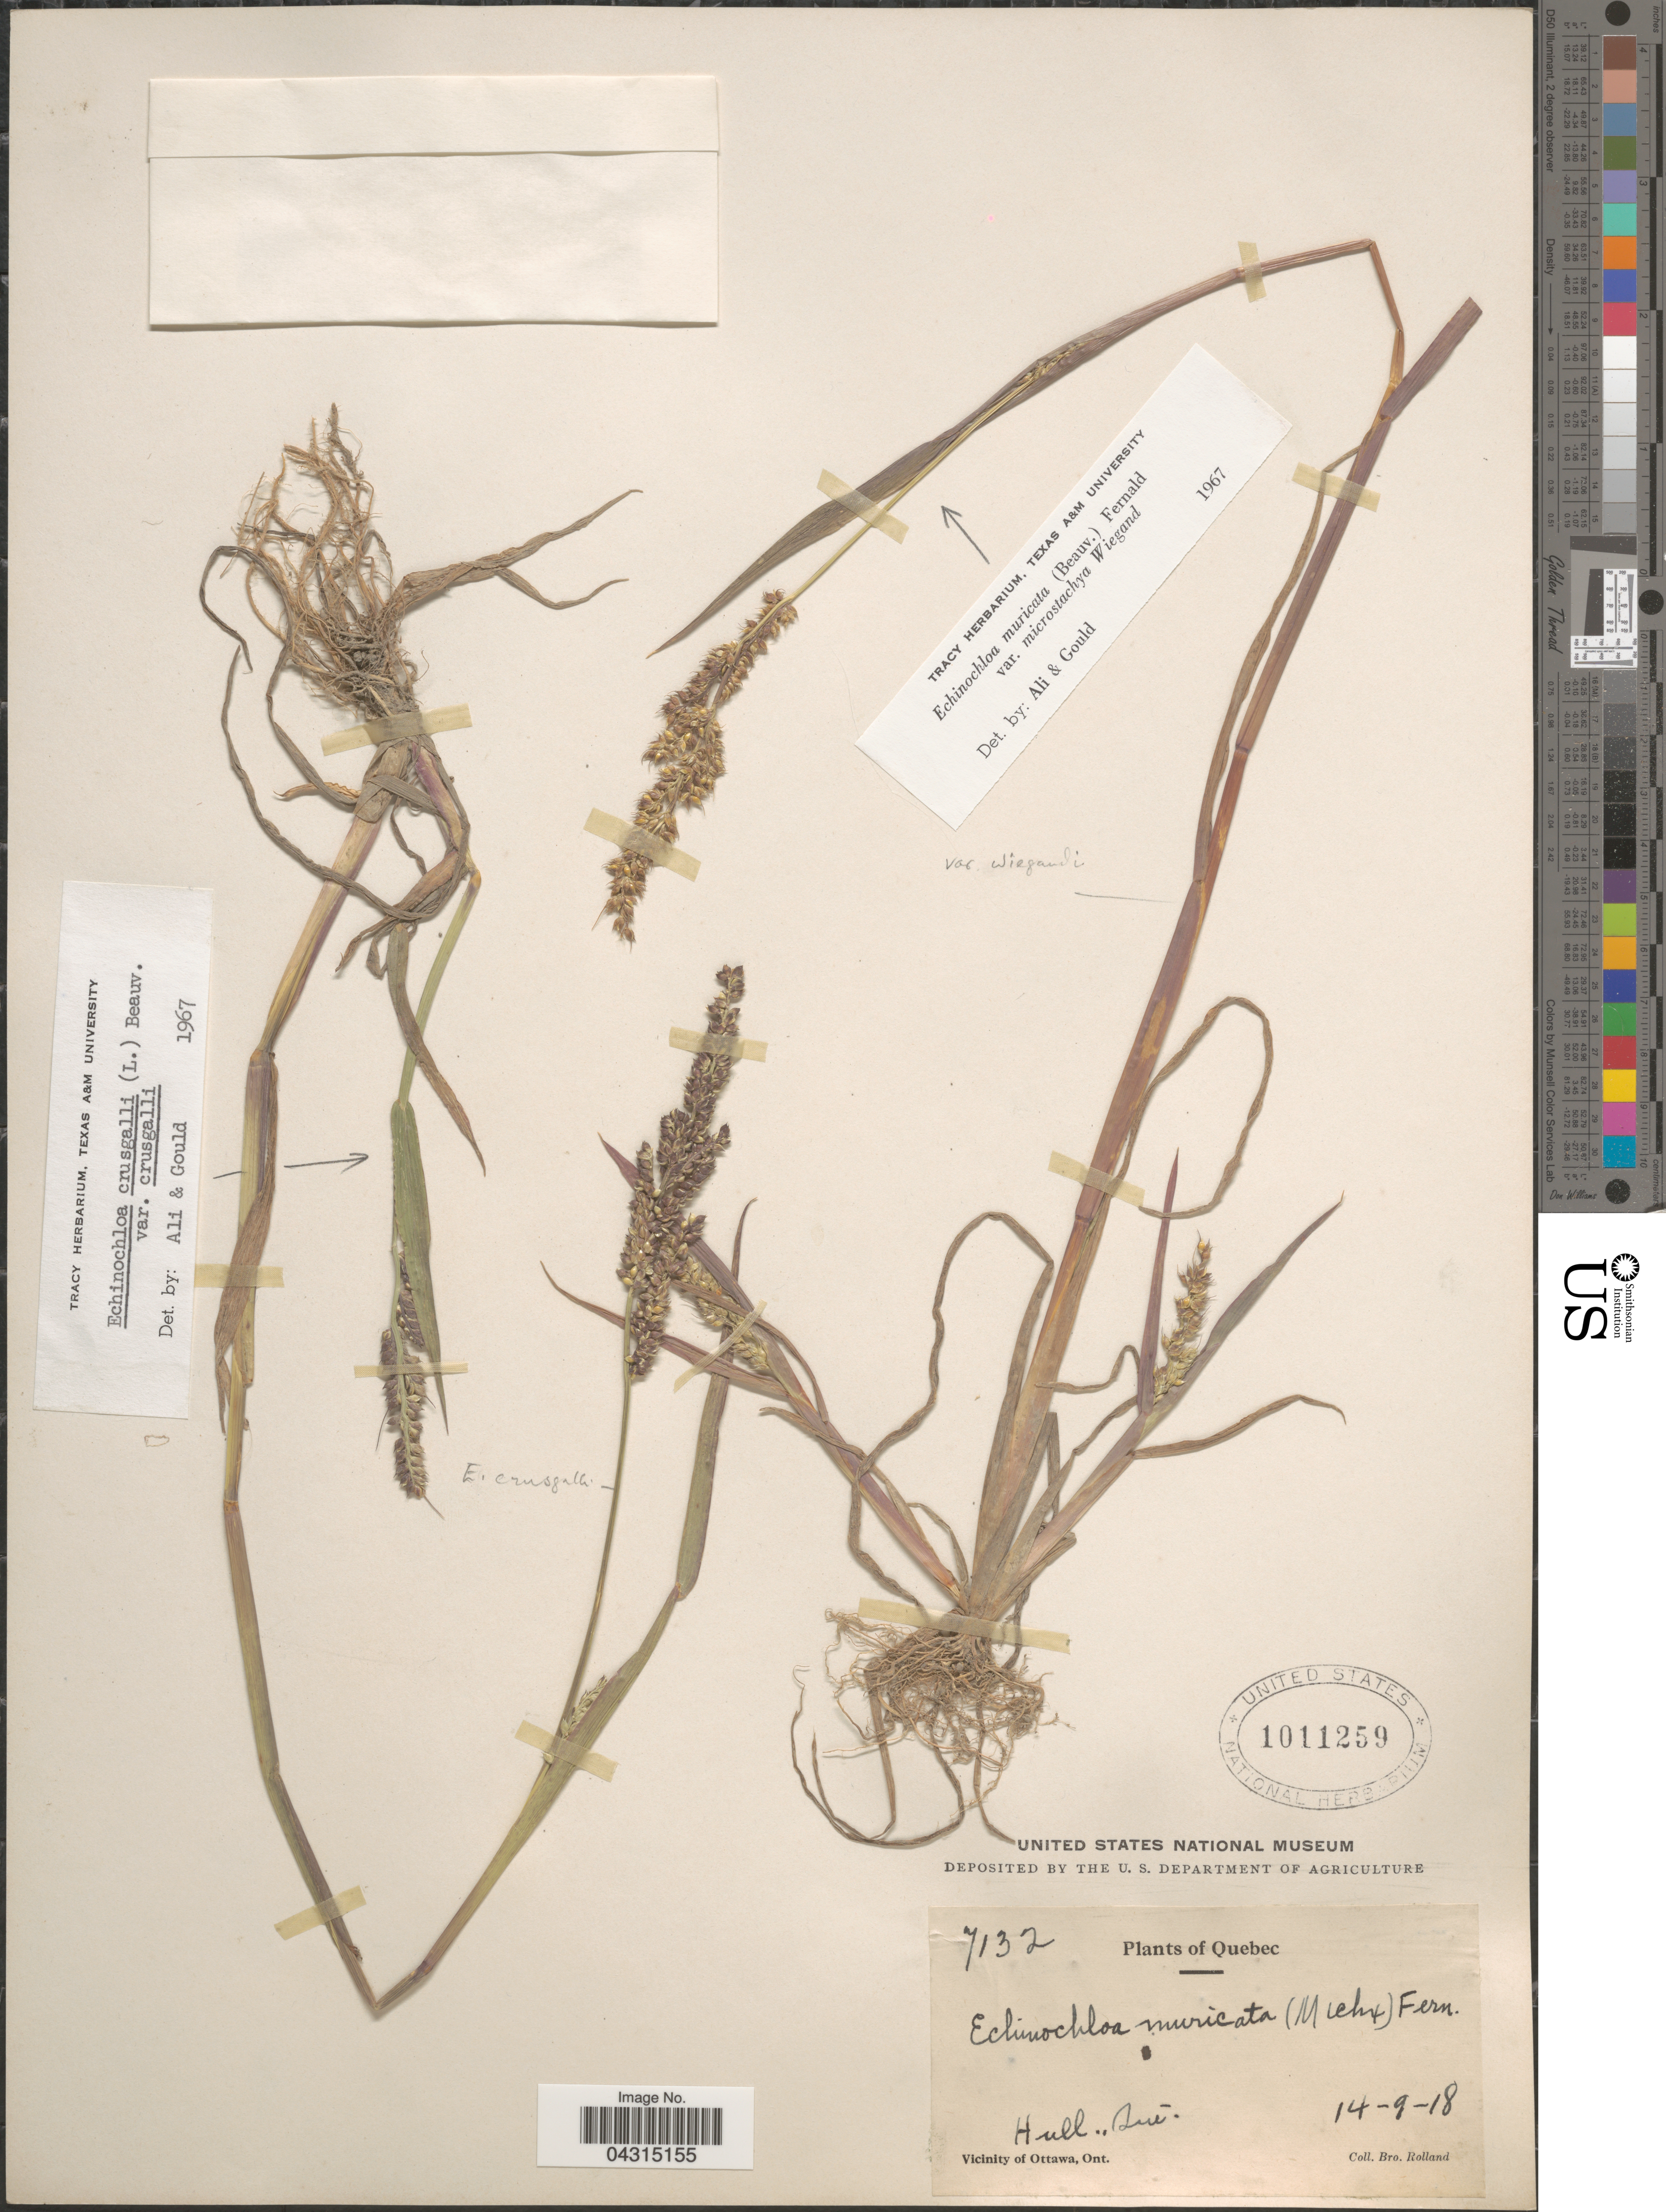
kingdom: Plantae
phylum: Tracheophyta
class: Liliopsida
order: Poales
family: Poaceae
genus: Echinochloa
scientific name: Echinochloa crus-galli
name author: (L.) P. Beauv.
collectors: B. Rolland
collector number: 7132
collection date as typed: Transcribed d/m/y: 14/9/18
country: Canada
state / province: Ontario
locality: Hull. Vicinity of Ottawa.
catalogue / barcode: US 1011259